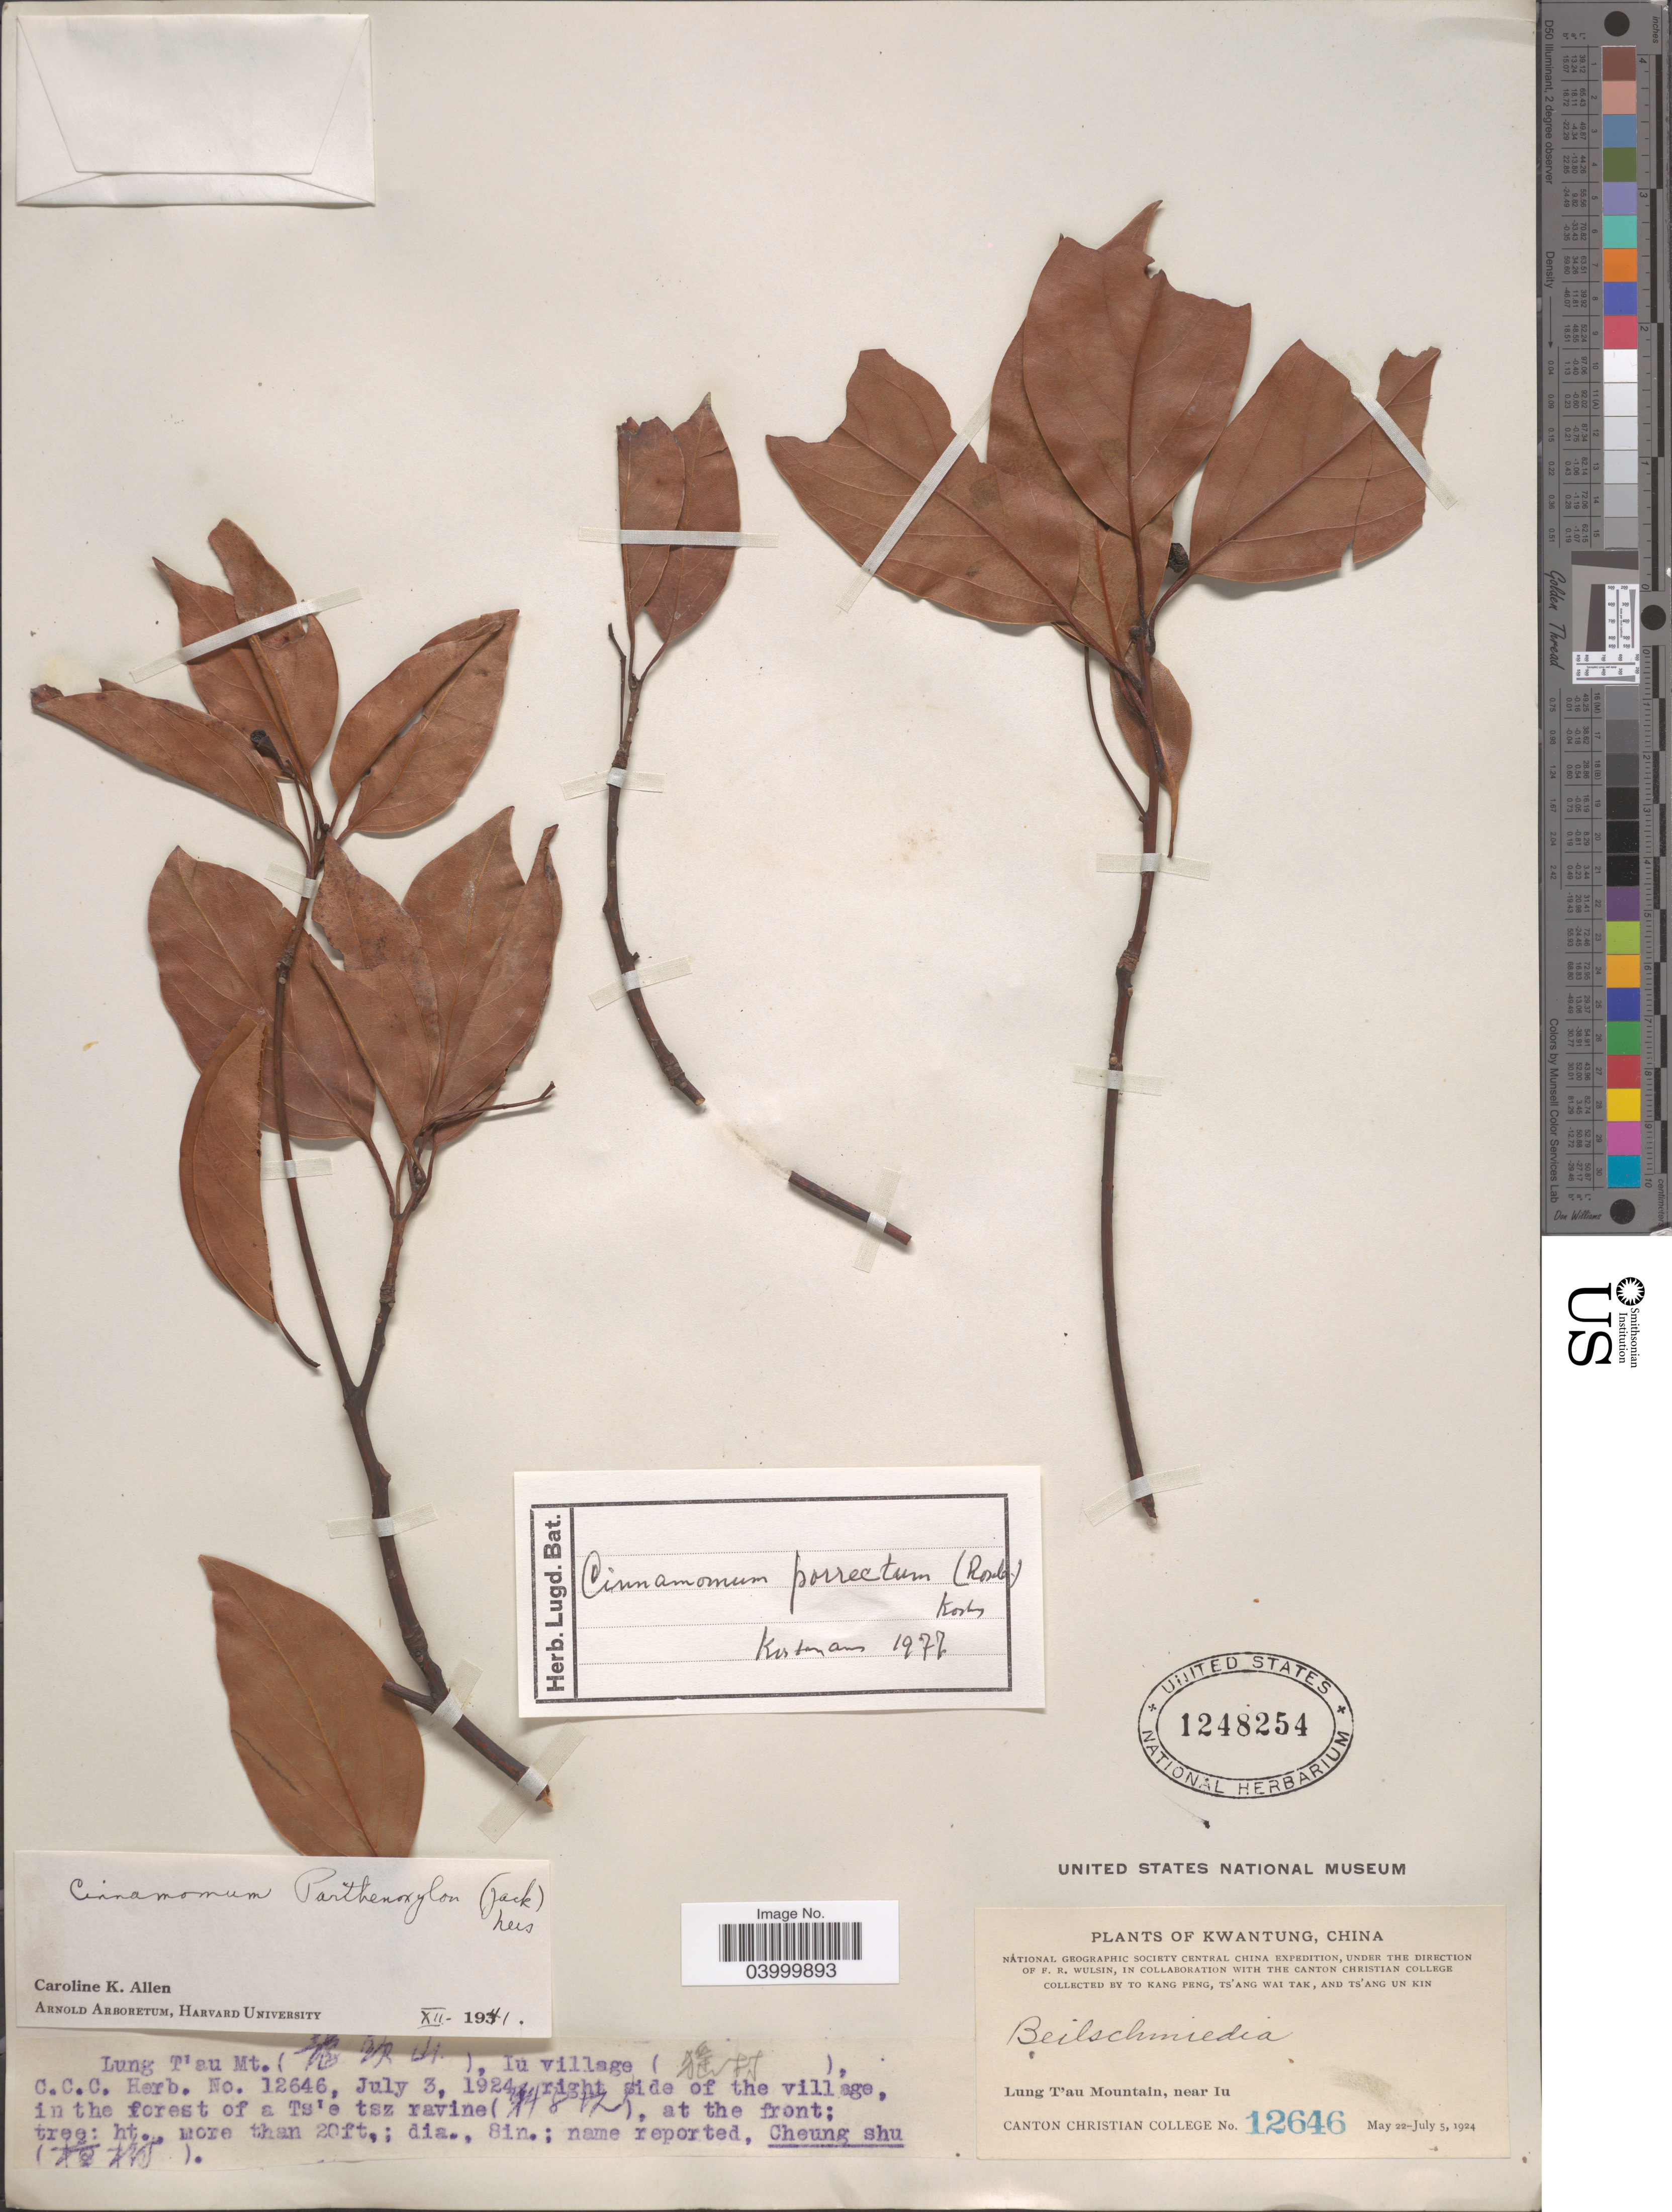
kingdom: Plantae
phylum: Tracheophyta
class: Magnoliopsida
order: Laurales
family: Lauraceae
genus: Cinnamomum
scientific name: Cinnamomum porrectum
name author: (Roxb.) Kosterm.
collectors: To Kang P'eng, W. T. Tsang & Ts' Ang Un Kin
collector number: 12646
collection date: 1924-07-03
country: China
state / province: Guangdong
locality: Kwantung. Lung T'au Mountain (X), near iu village (X).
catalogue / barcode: US 1248254